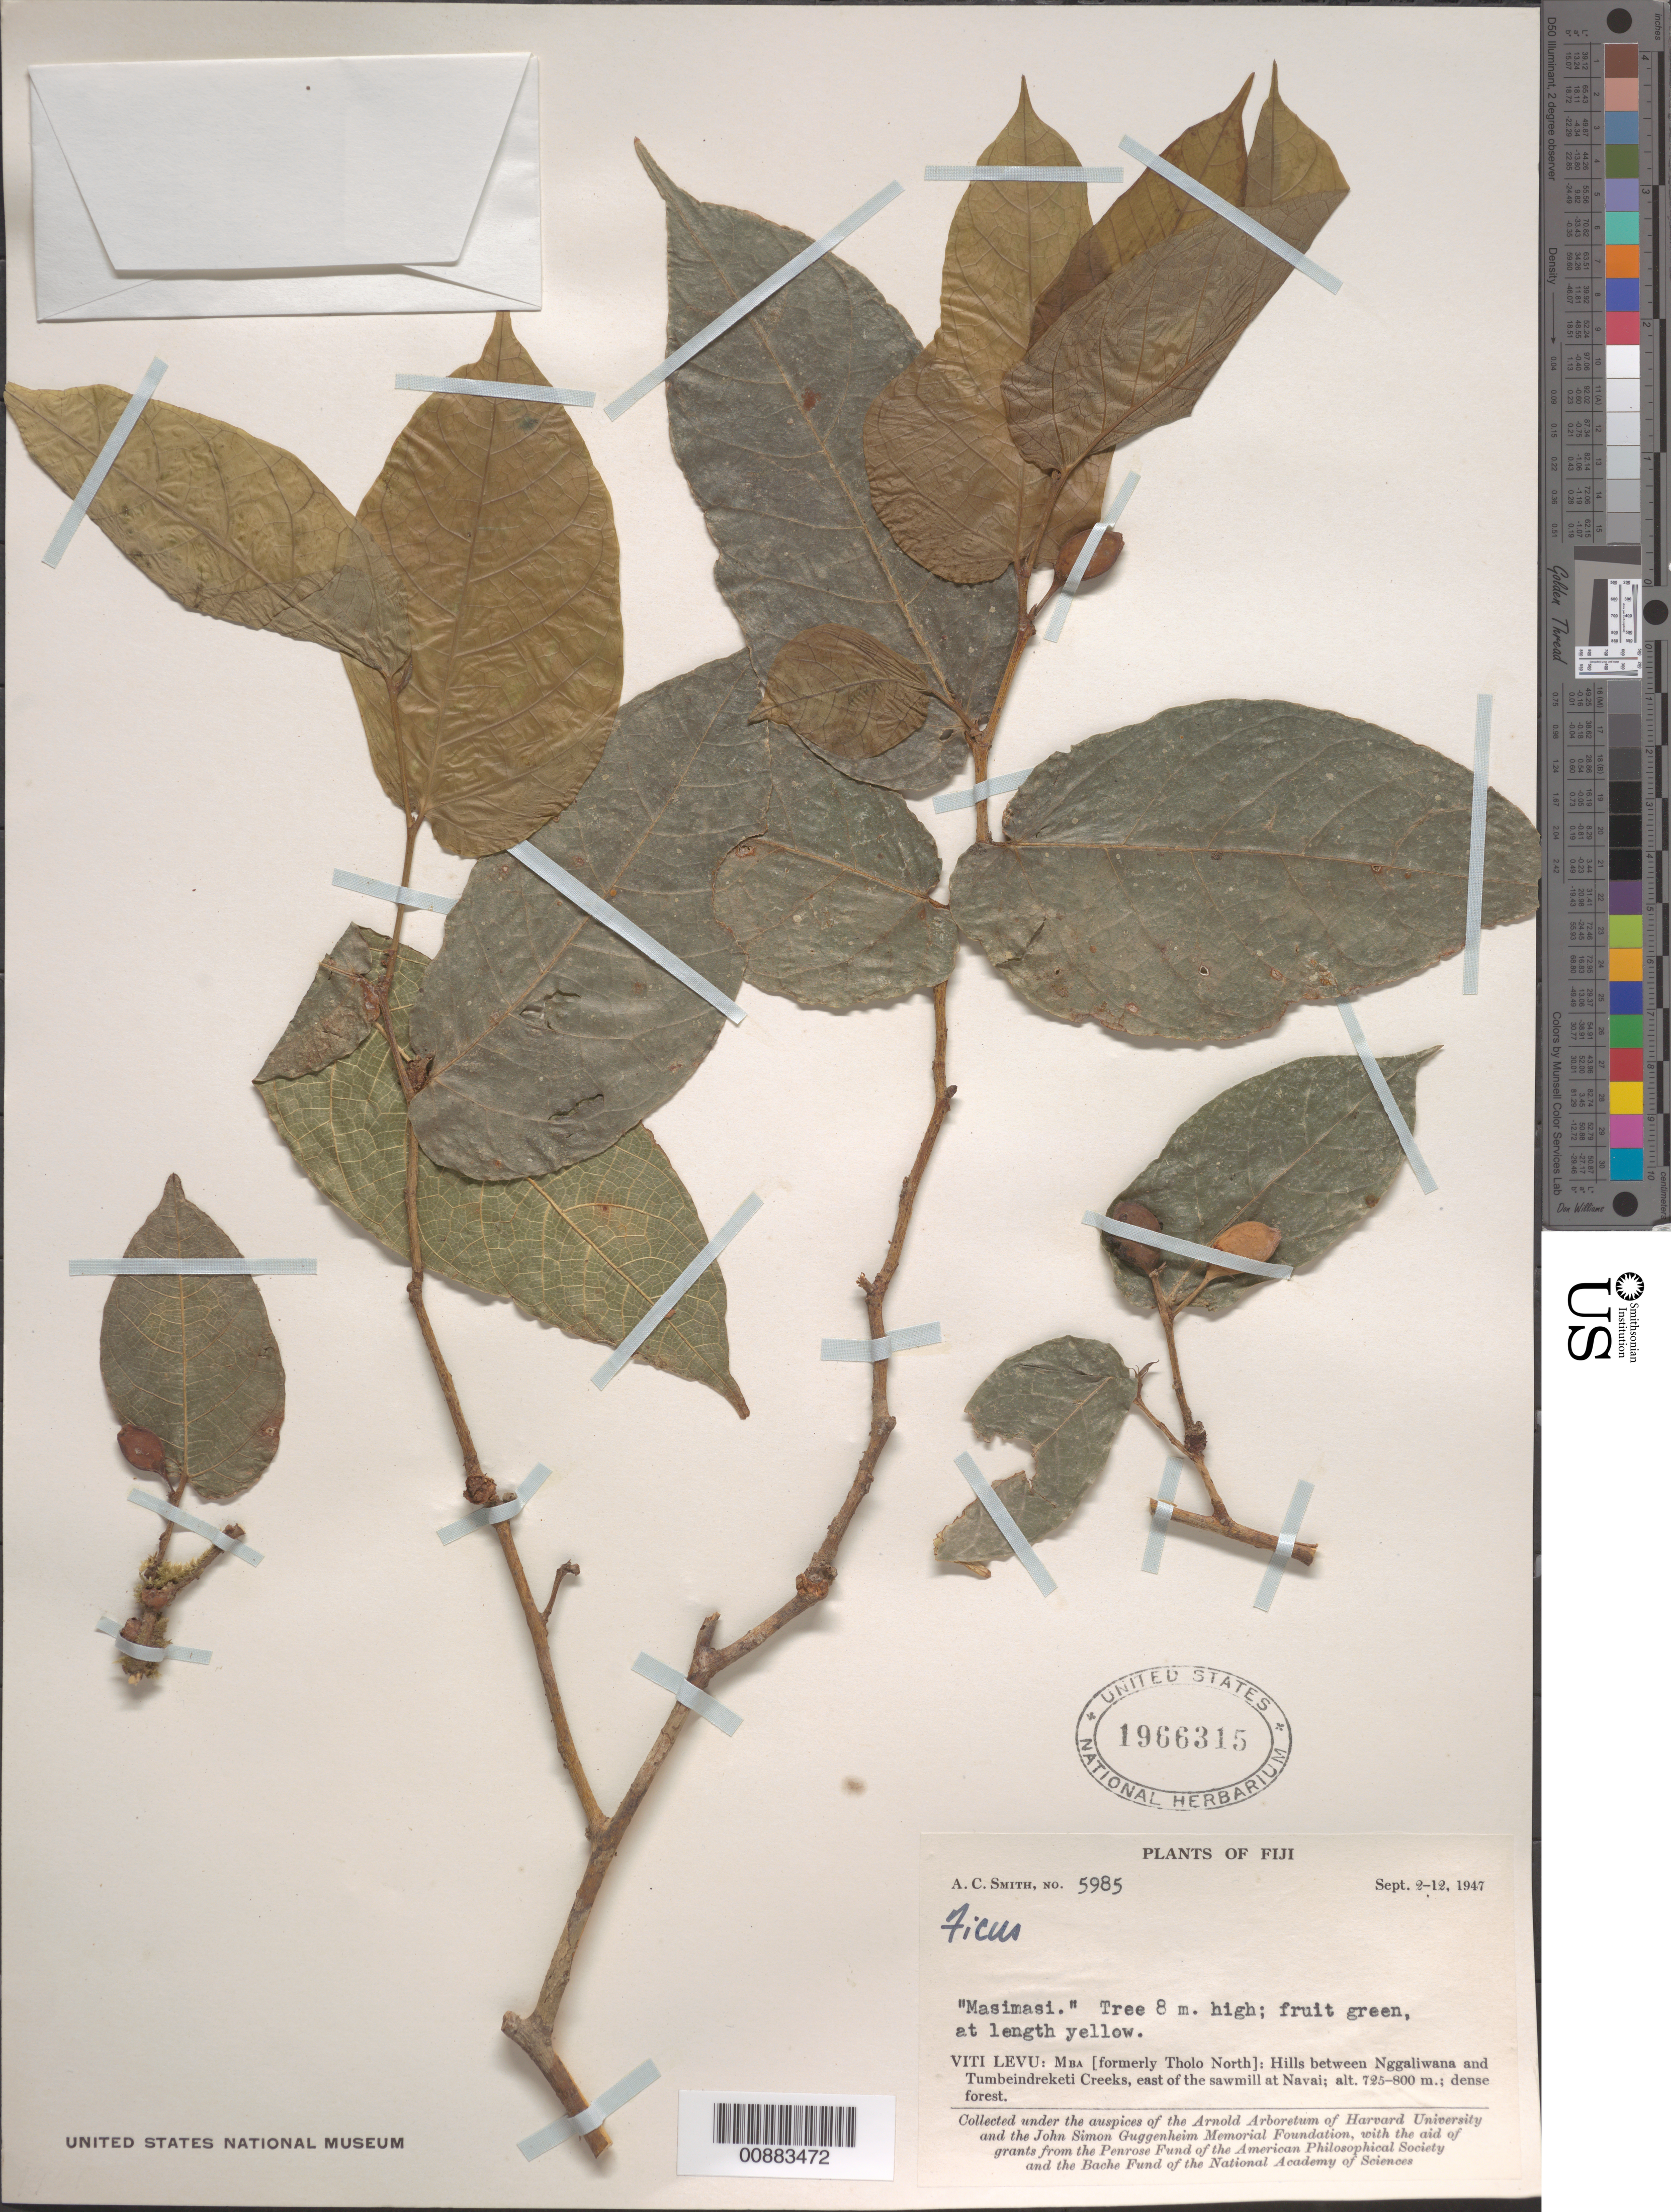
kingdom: Plantae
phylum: Tracheophyta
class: Magnoliopsida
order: Rosales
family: Moraceae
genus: Ficus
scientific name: Ficus sp.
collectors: C. A. Smith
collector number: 5985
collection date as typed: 02 Sep 1947 to 12 Sep 1947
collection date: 1947-09-02/1947-09-12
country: Fiji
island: Viti Levu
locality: Mba (tholo north): Hills between Nggaliwana and Tumbeindreketi Creeks, east of the sawmill at Navai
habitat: dense forest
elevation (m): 725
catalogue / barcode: US 1966315